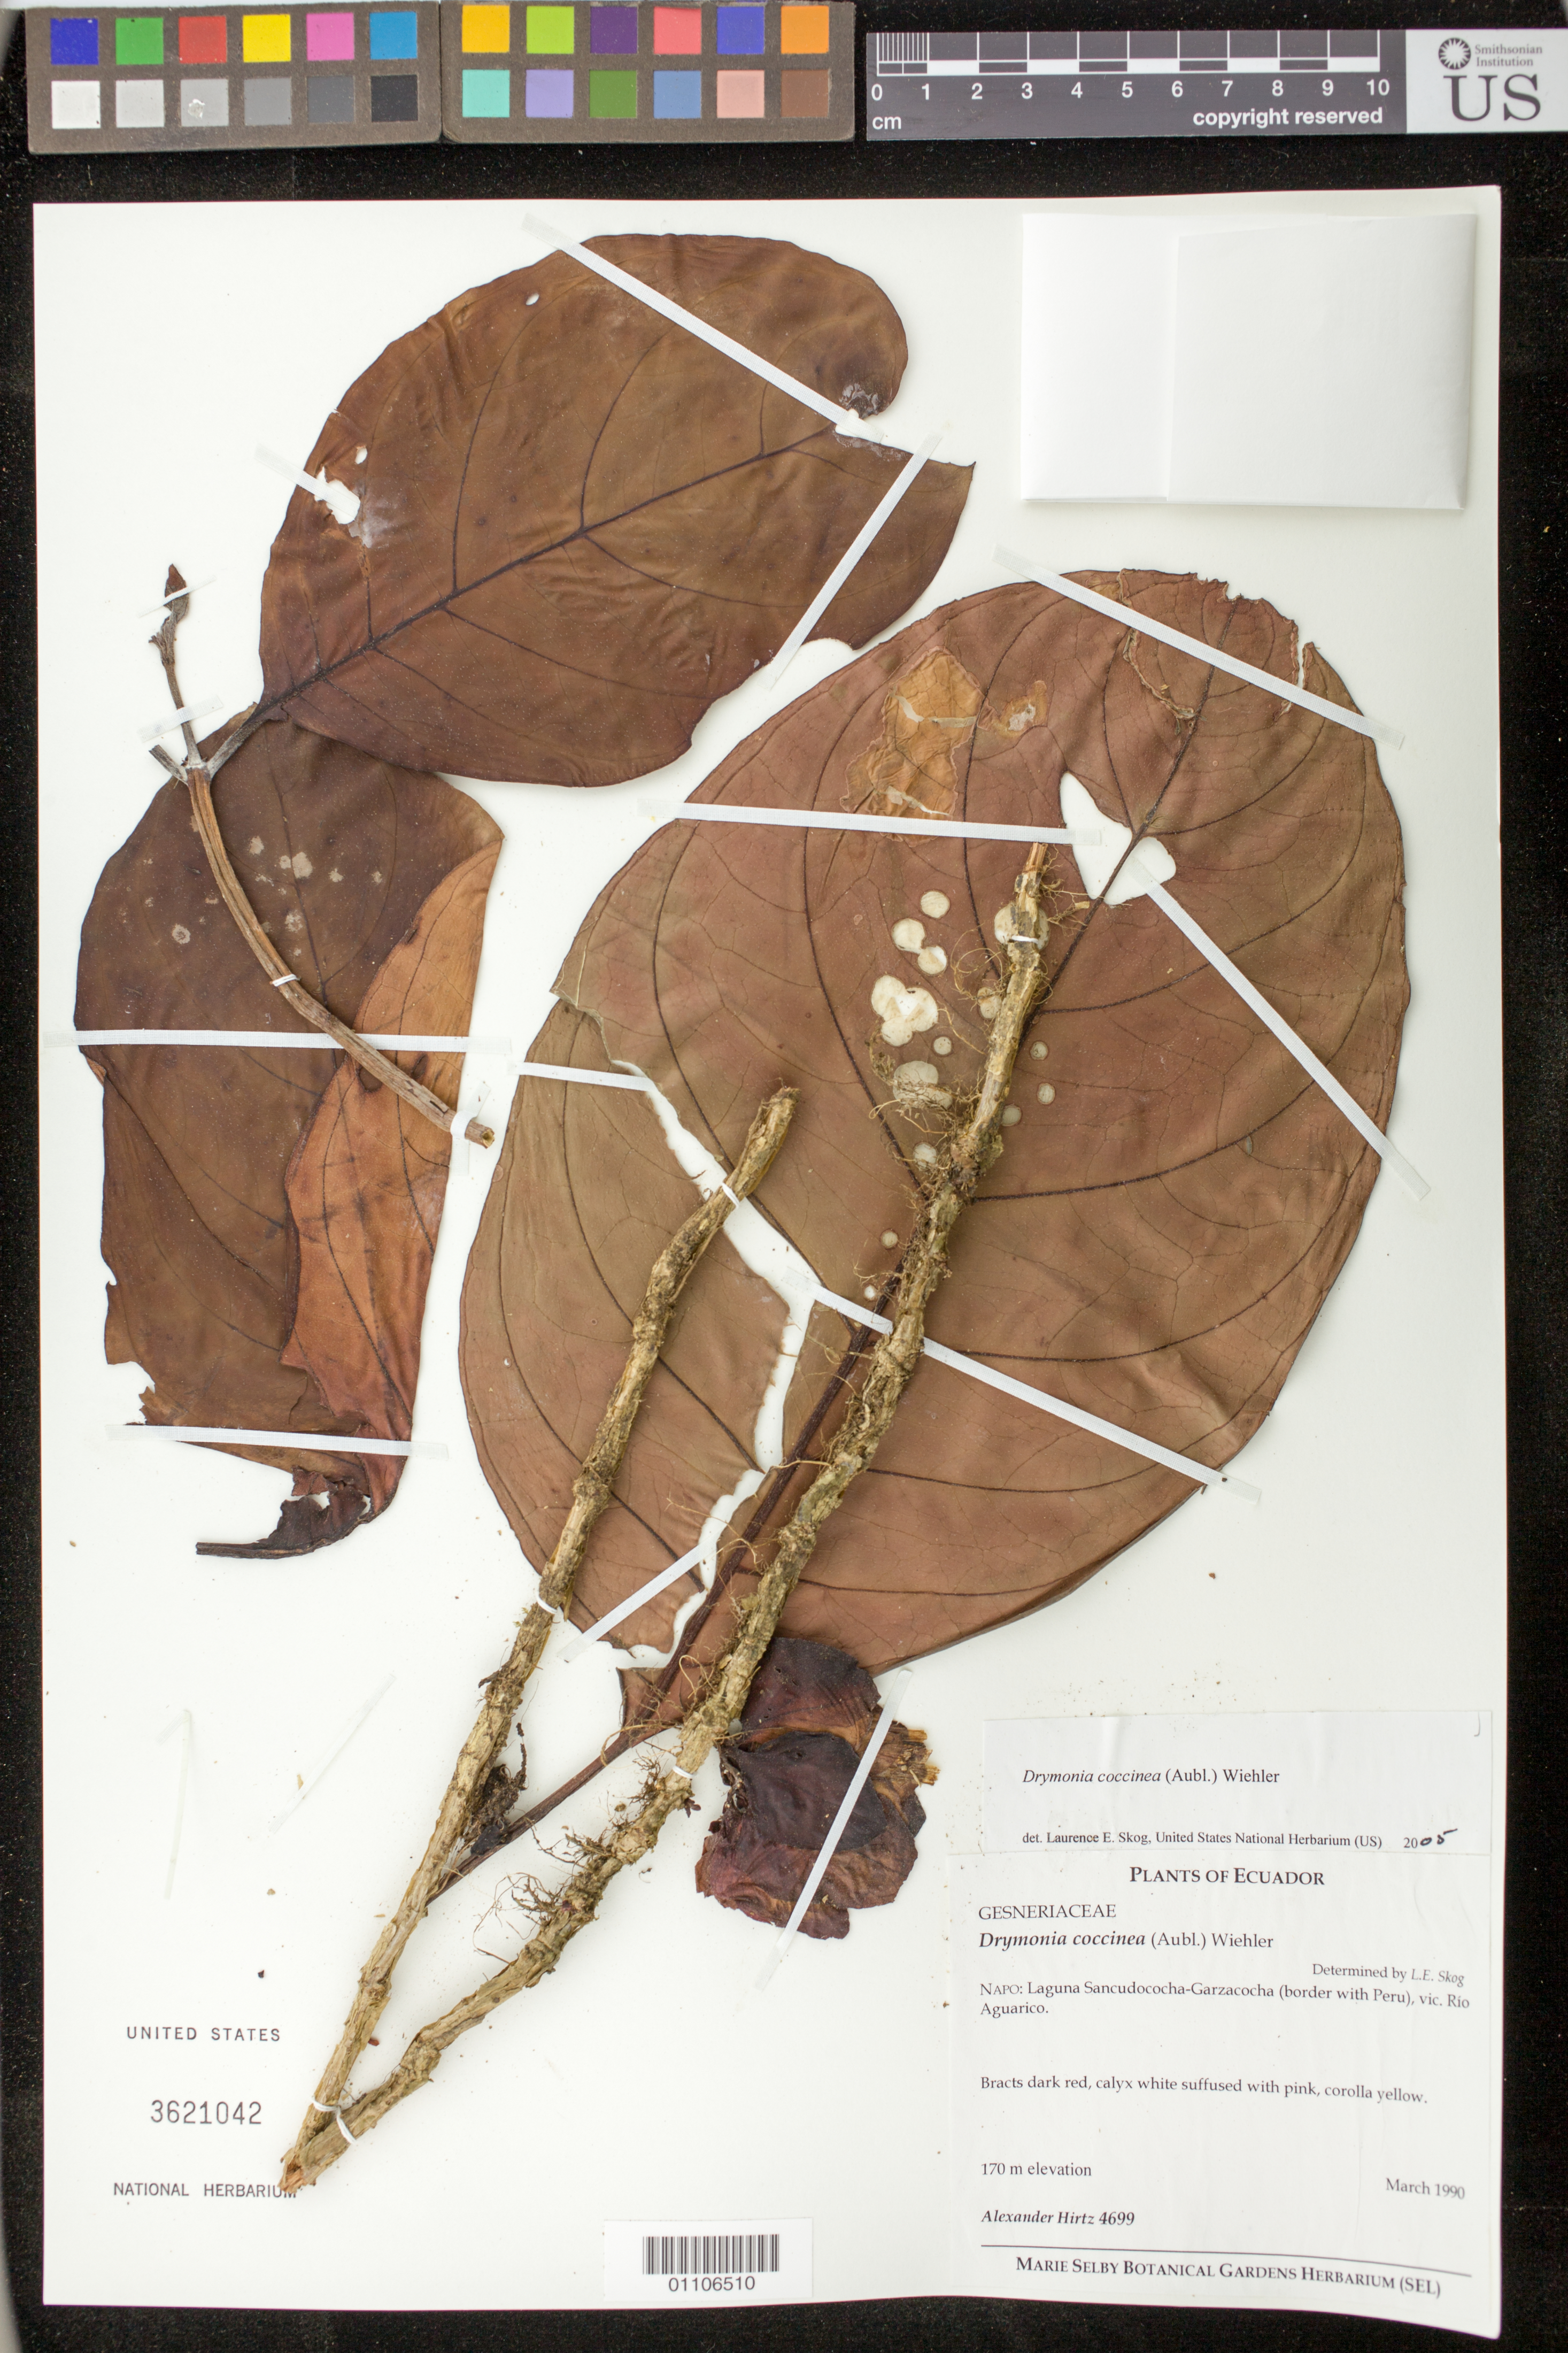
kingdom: Plantae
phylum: Tracheophyta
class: Magnoliopsida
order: Lamiales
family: Gesneriaceae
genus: Drymonia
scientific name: Drymonia coccinea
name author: (Aubl.) Wiehler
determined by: Skog, Laurence E.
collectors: A. Hirtz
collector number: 4699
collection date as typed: Mar 1990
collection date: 1990-03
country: Ecuador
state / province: Napo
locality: Napo: Laguna Sancudococha - Garzacocha (border with Peru), vic. Rio Aguarico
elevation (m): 170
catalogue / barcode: US 3621042